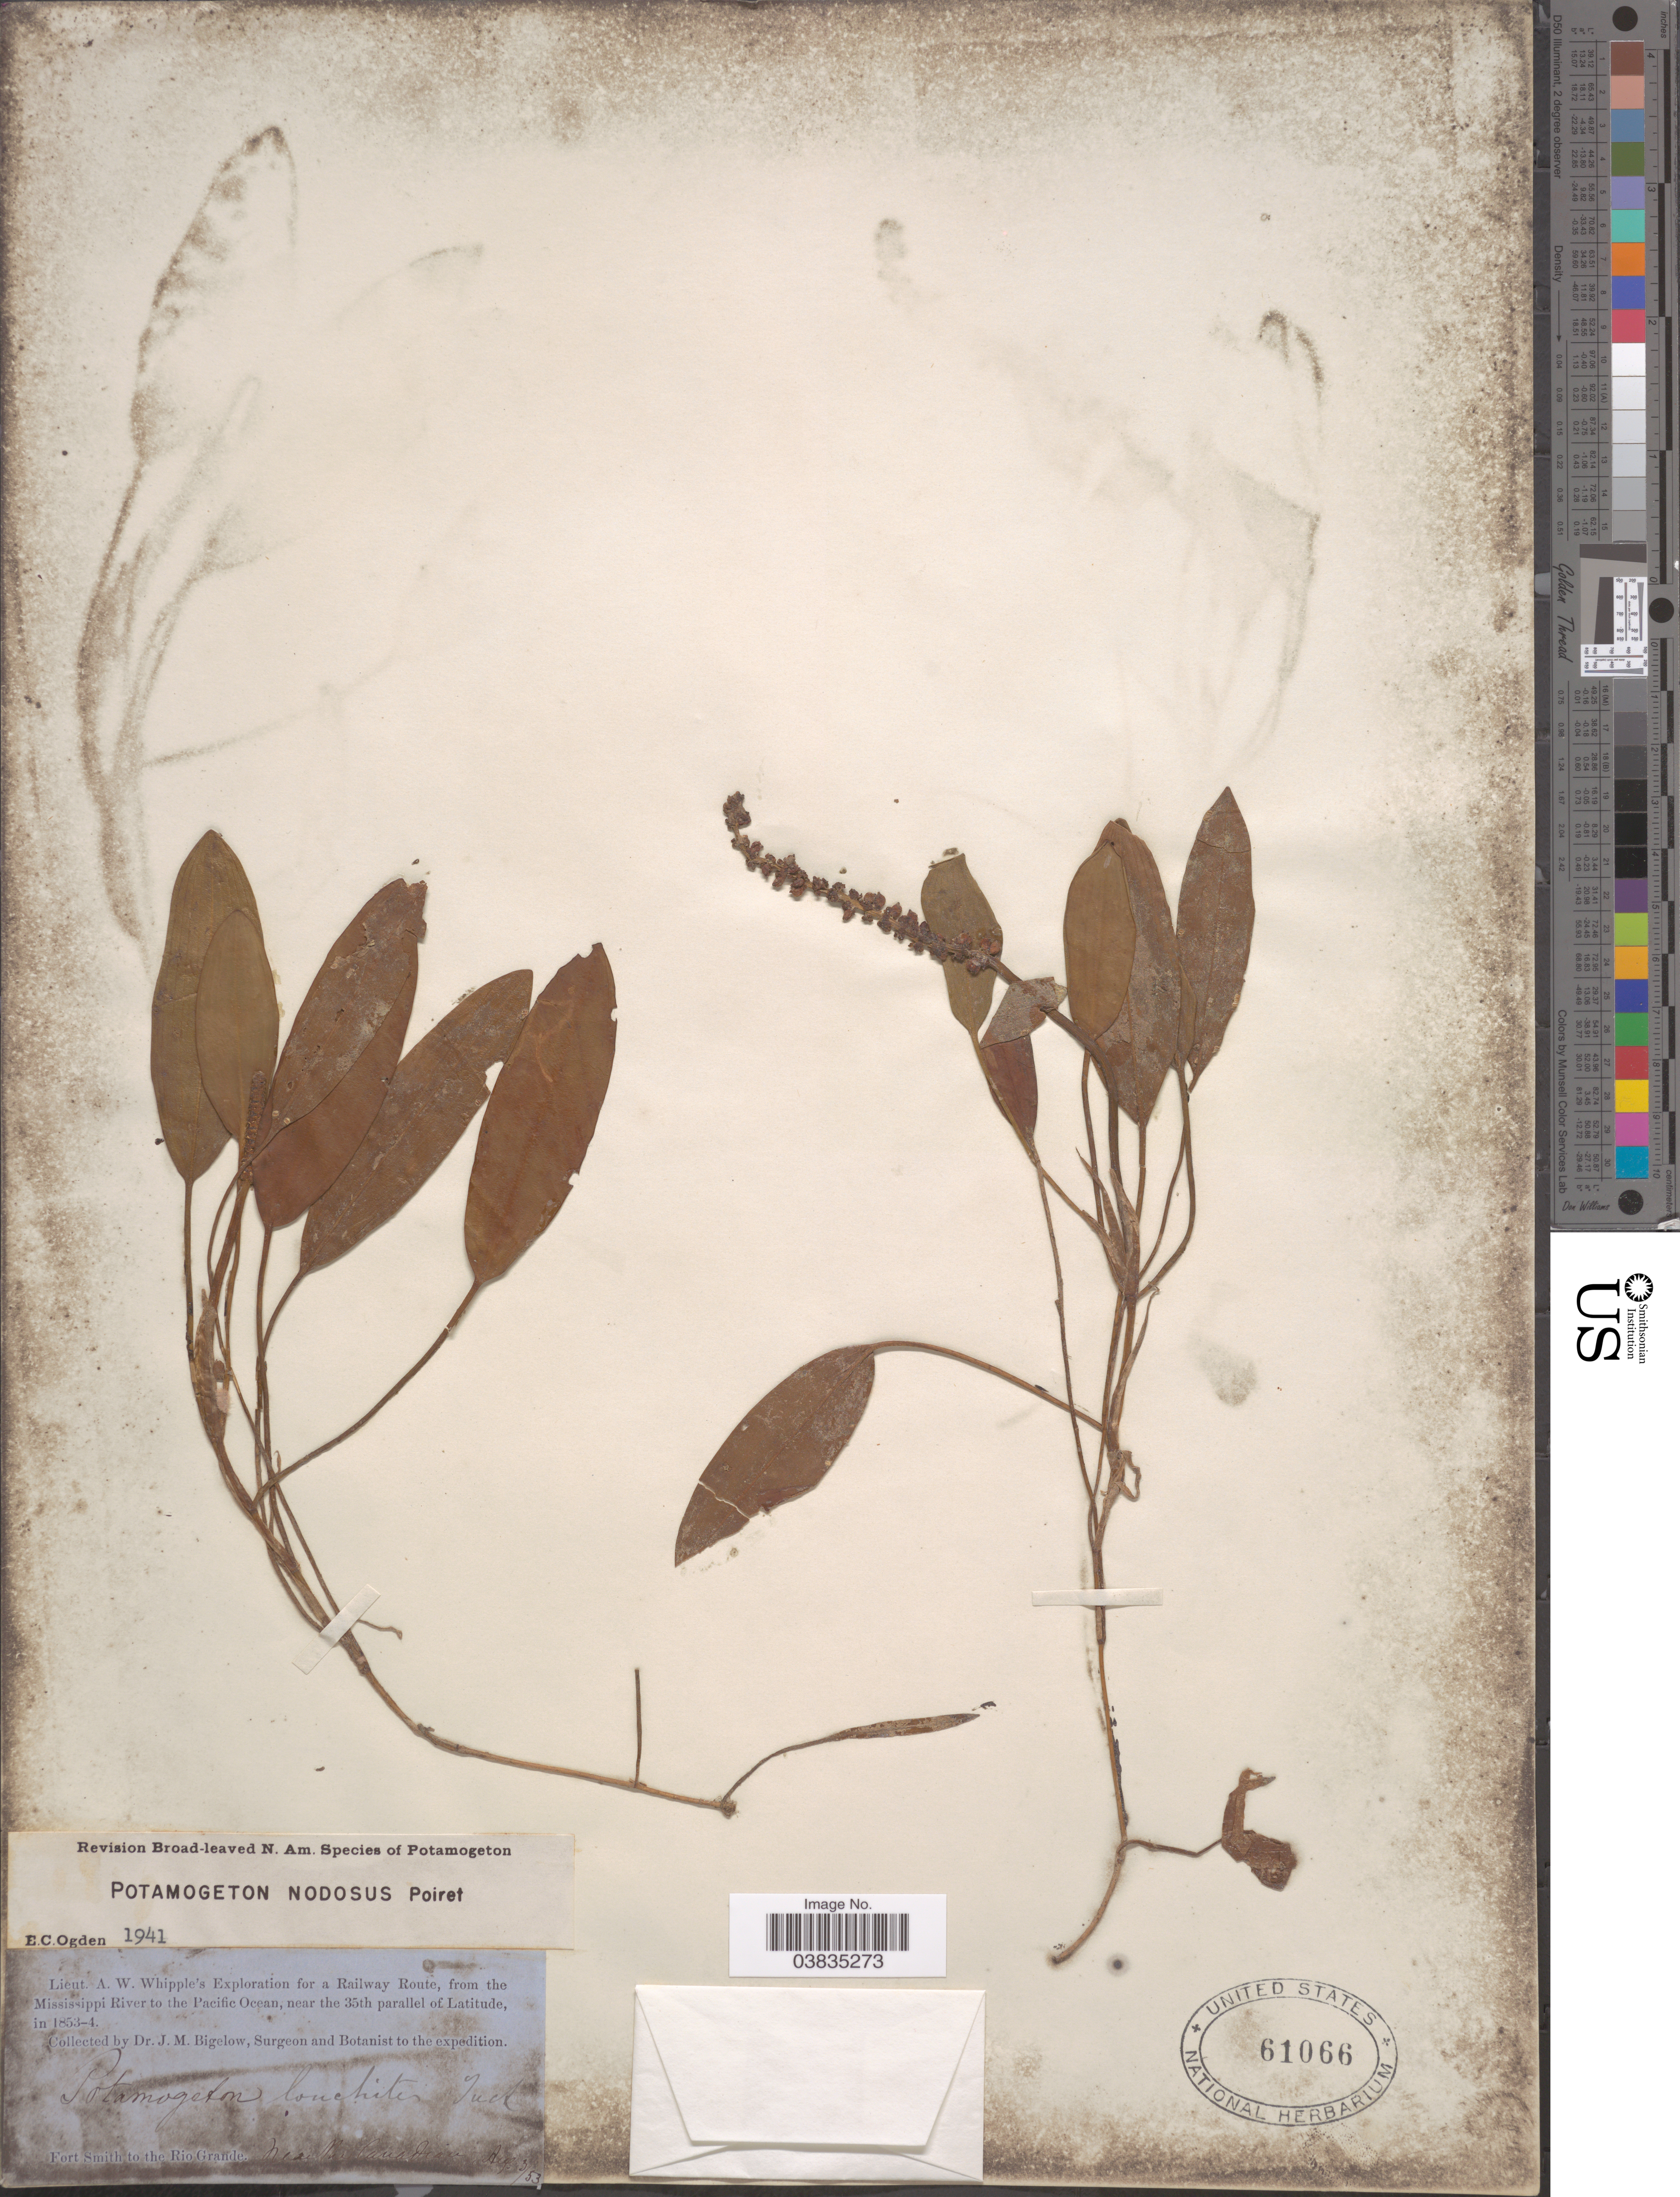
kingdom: Plantae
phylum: Tracheophyta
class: Liliopsida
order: Alismatales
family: Potamogetonaceae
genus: Potamogeton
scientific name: Potamogeton nodosus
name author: Poir.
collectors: J. M. Bigelow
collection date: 1853-08-03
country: United States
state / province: Oklahoma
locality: Railway Route, from the Mississippi River to the Pacific Ocean, near the 35th parallel of Latitude. Fort Smith to the Rio Grande near the Canadian.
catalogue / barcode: US 61066